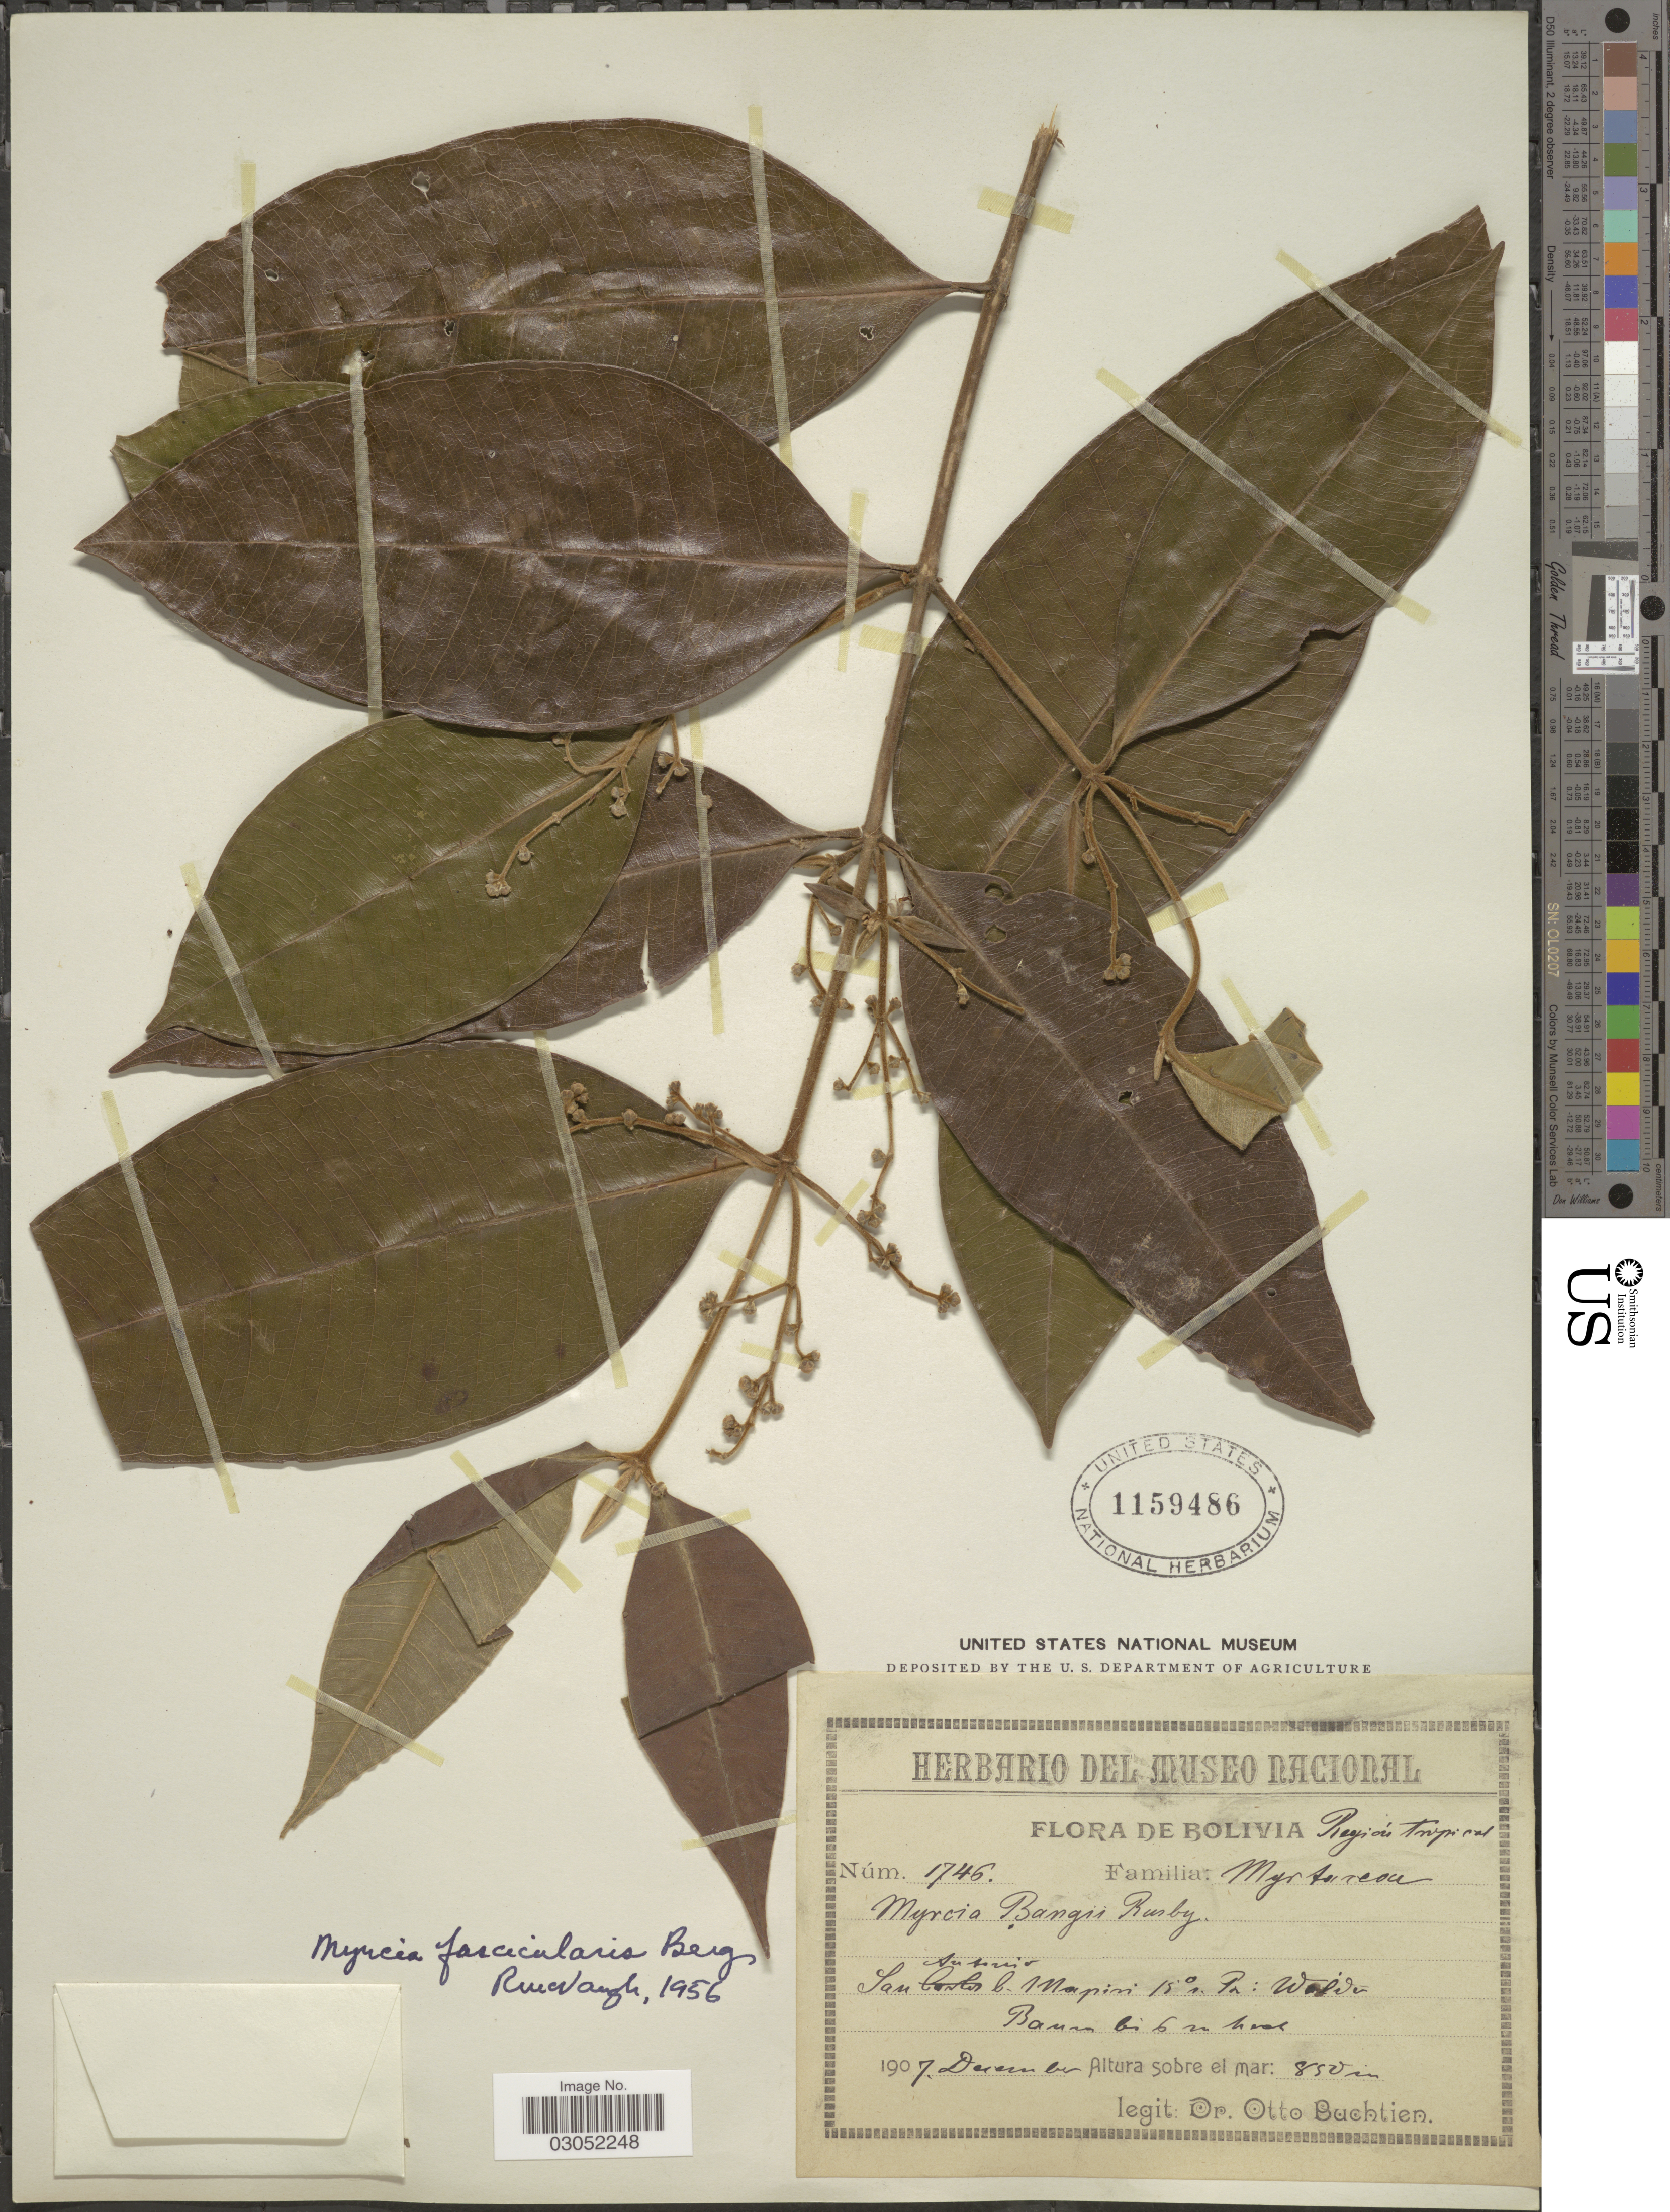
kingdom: Plantae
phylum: Tracheophyta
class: Magnoliopsida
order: Myrtales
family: Myrtaceae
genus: Myrcia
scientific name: Myrcia fascicularis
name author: O. Berg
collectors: O. Buchtien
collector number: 1746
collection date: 1907-12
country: Bolivia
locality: San Antonio b. Mapiri 15° n. Pr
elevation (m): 850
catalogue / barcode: US 1159486